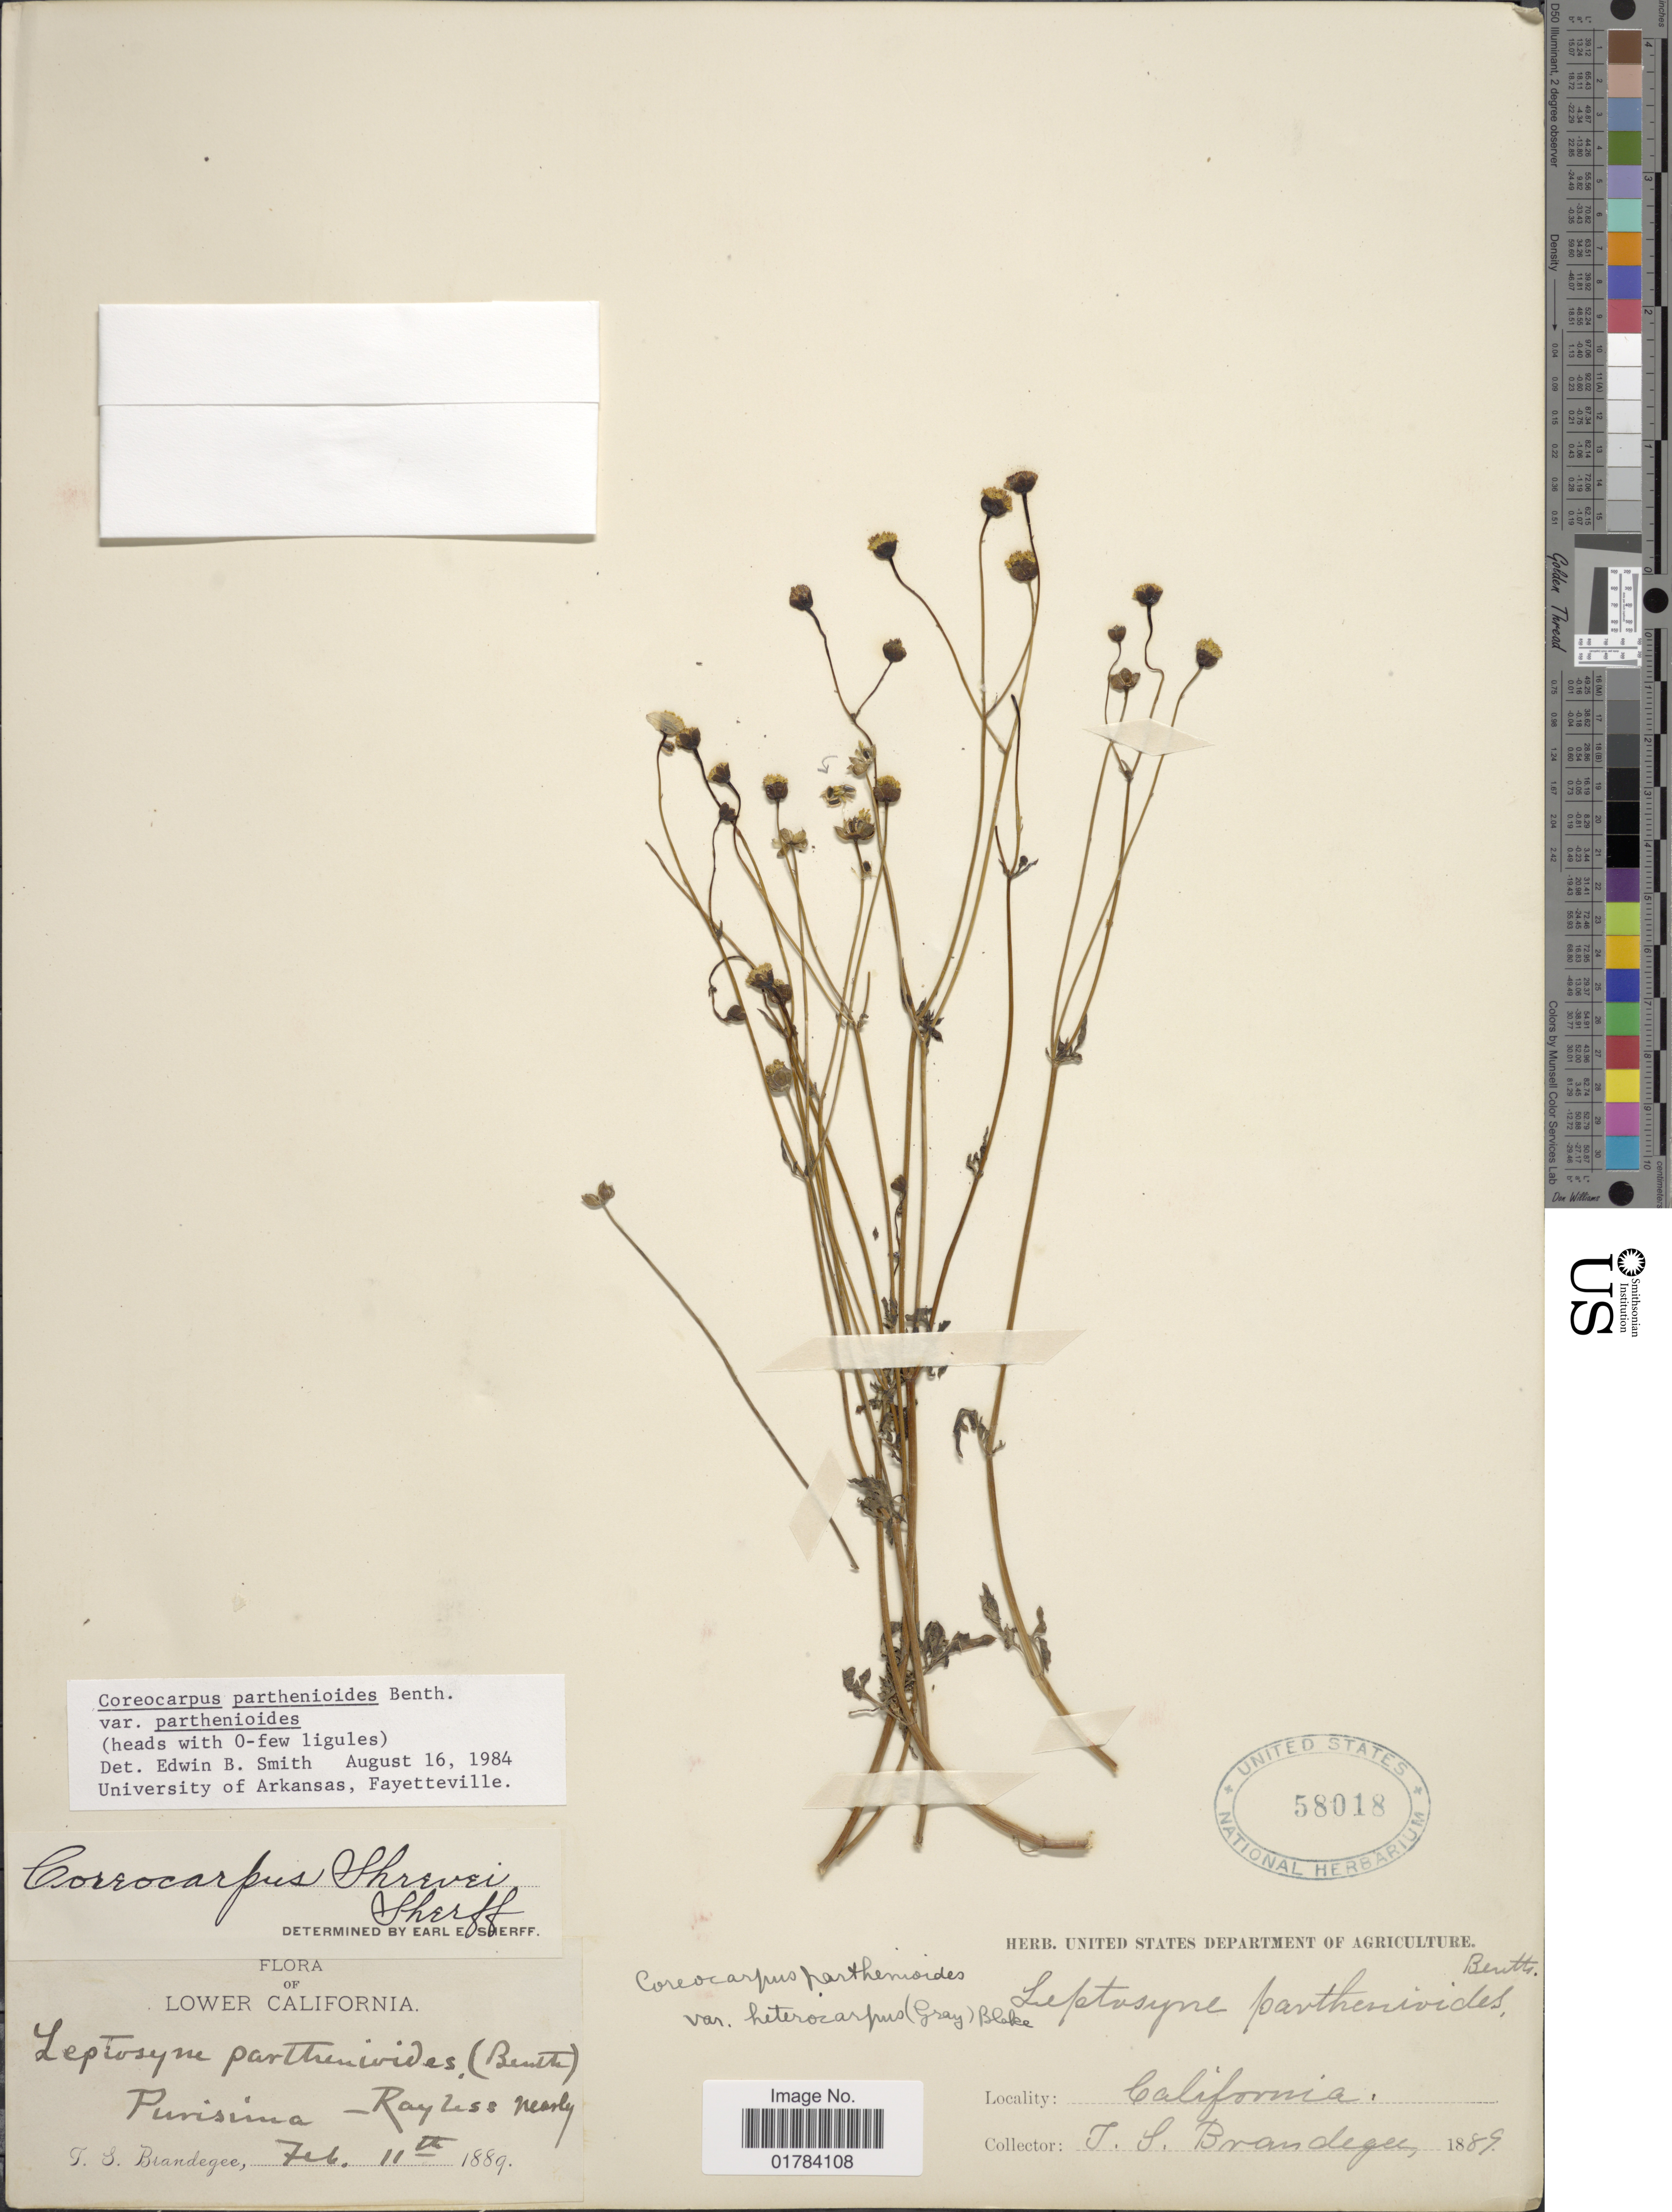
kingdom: Plantae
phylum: Tracheophyta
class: Magnoliopsida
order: Asterales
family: Asteraceae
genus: Coreocarpus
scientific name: Coreocarpus parthenioides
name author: Benth.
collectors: T. S. Brandegee (herbarium)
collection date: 1889-02-11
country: Mexico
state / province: Baja California Sur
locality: Lower California, Purisima - Rayliss nearby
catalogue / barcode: US 58018